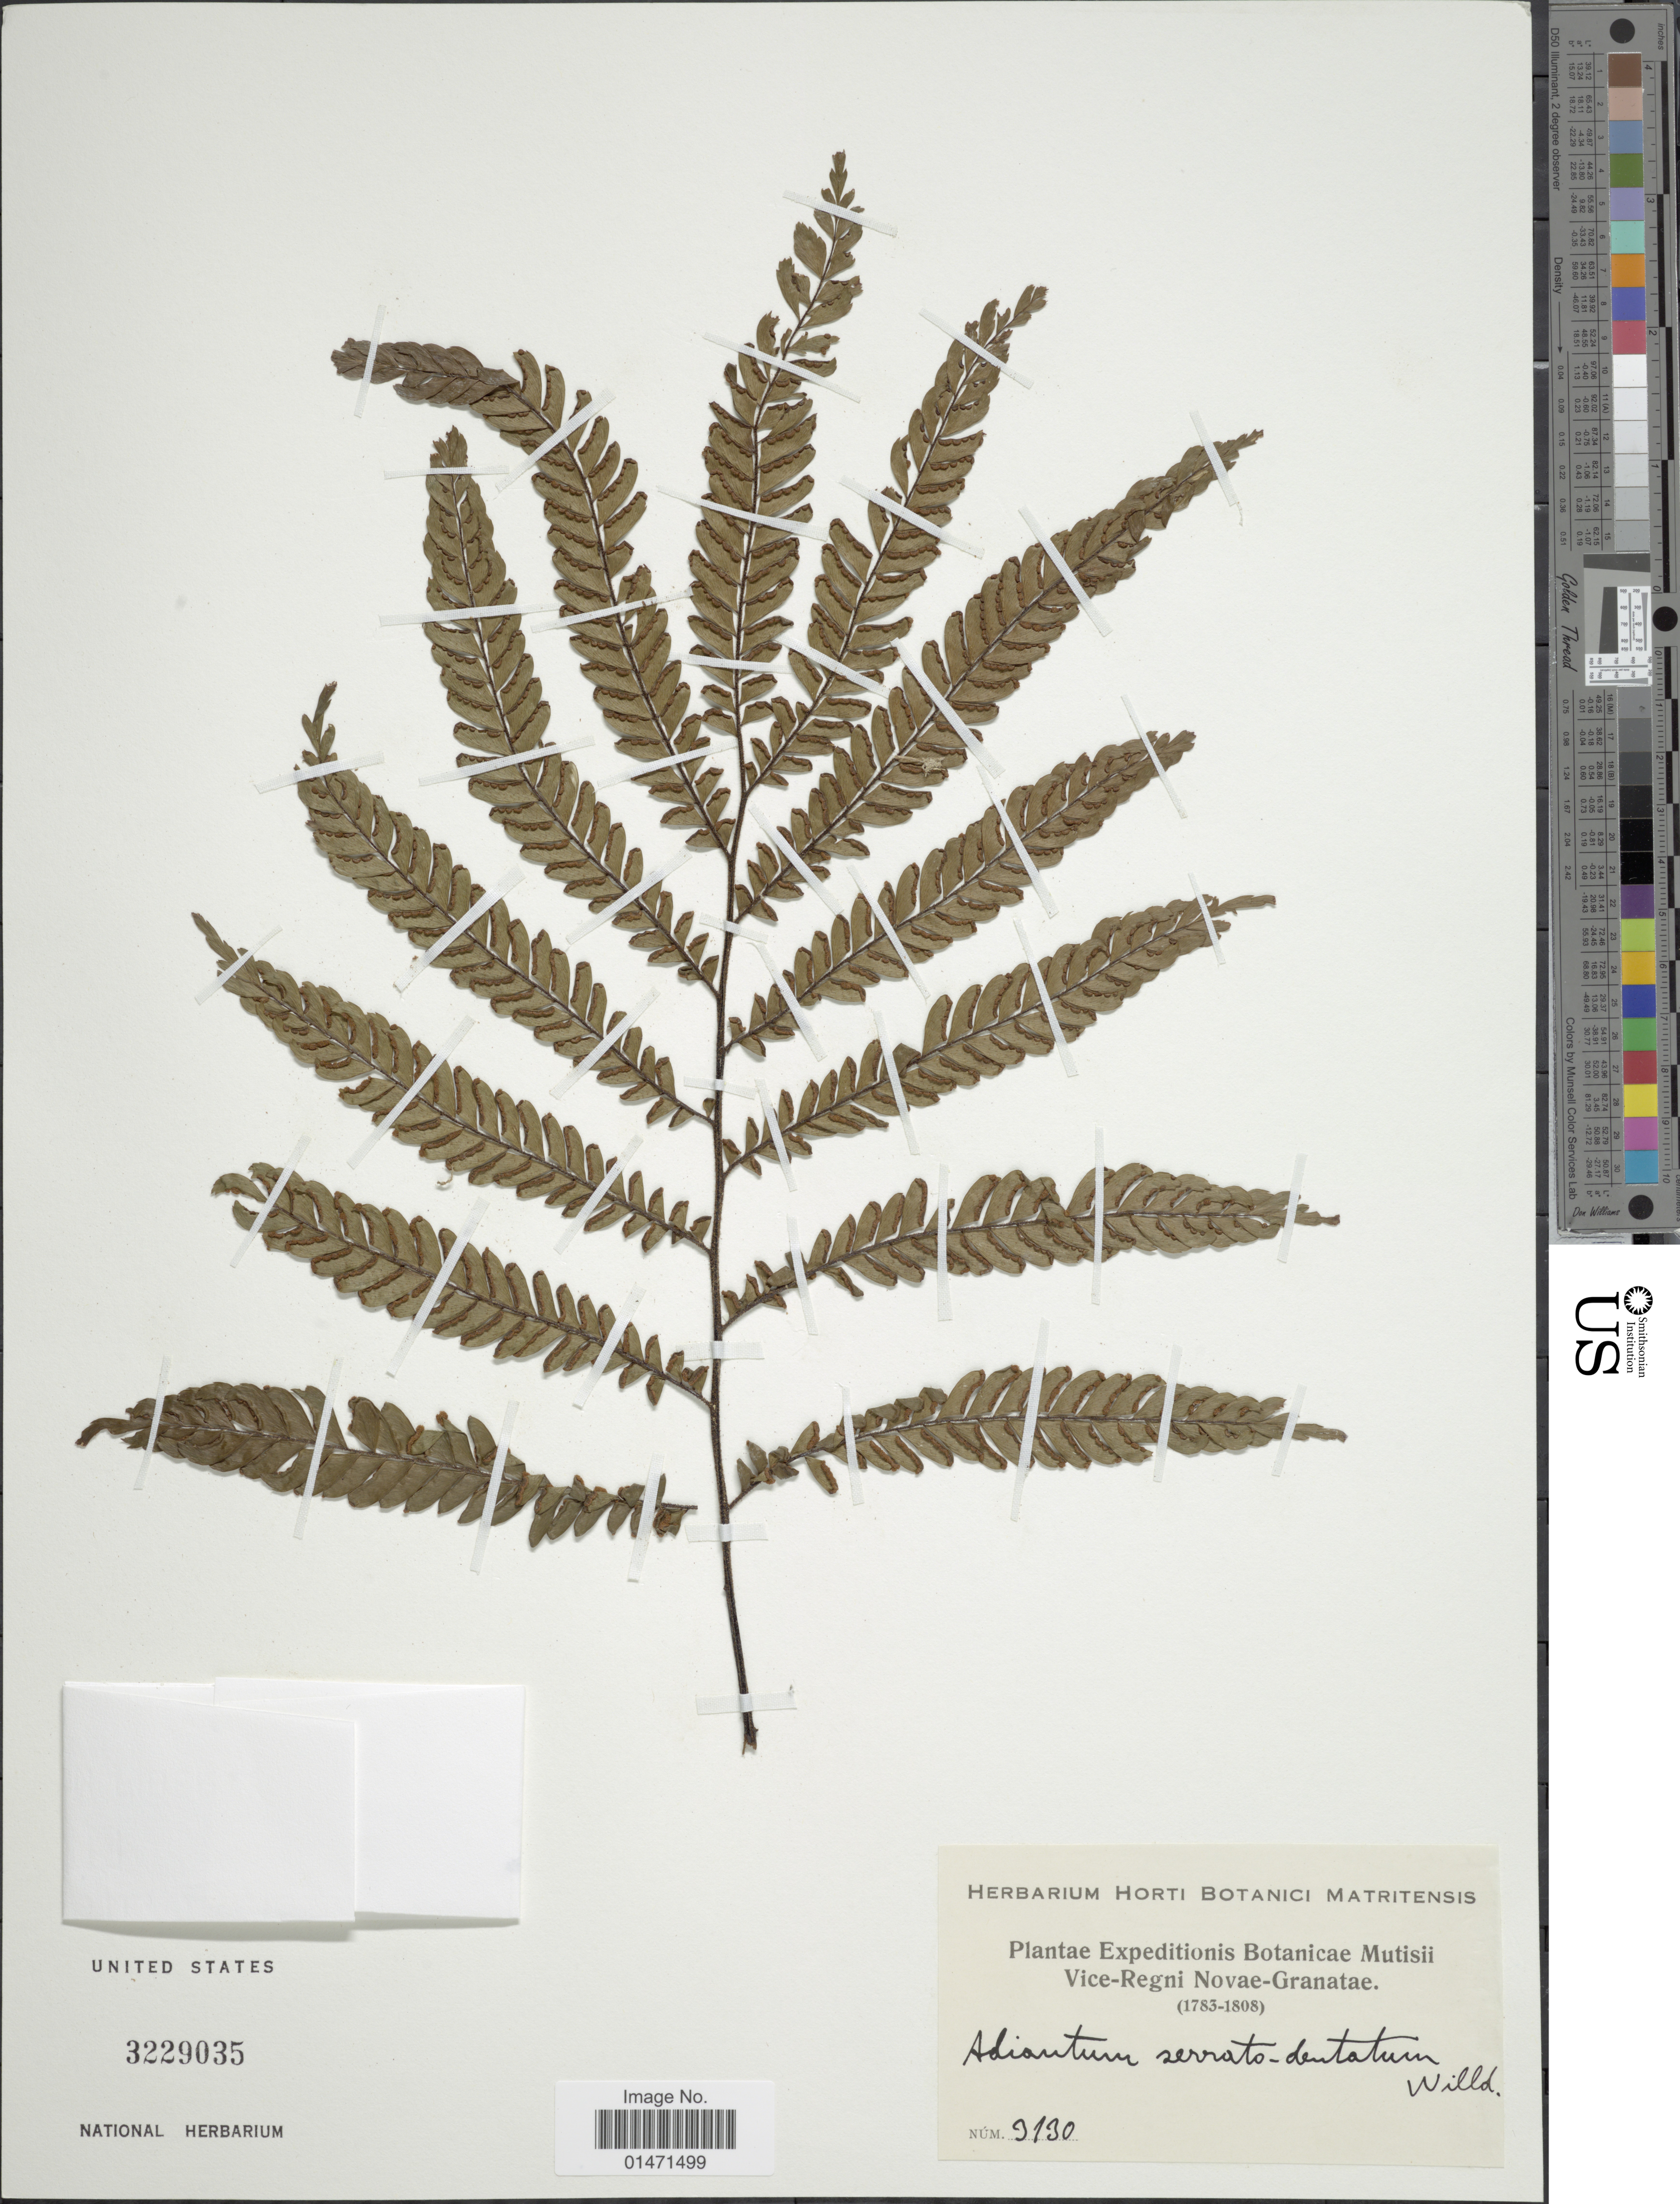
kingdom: Plantae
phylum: Tracheophyta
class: Polypodiopsida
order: Polypodiales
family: Pteridaceae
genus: Adiantum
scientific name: Adiantum serratodentatum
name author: Humb. & Bonpl. ex Willd.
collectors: Herbarium Horti Botanici Matritensis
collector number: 3130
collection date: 1783/1808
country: Colombia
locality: Vice-Regni Novae-Granatae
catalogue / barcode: US 3229035